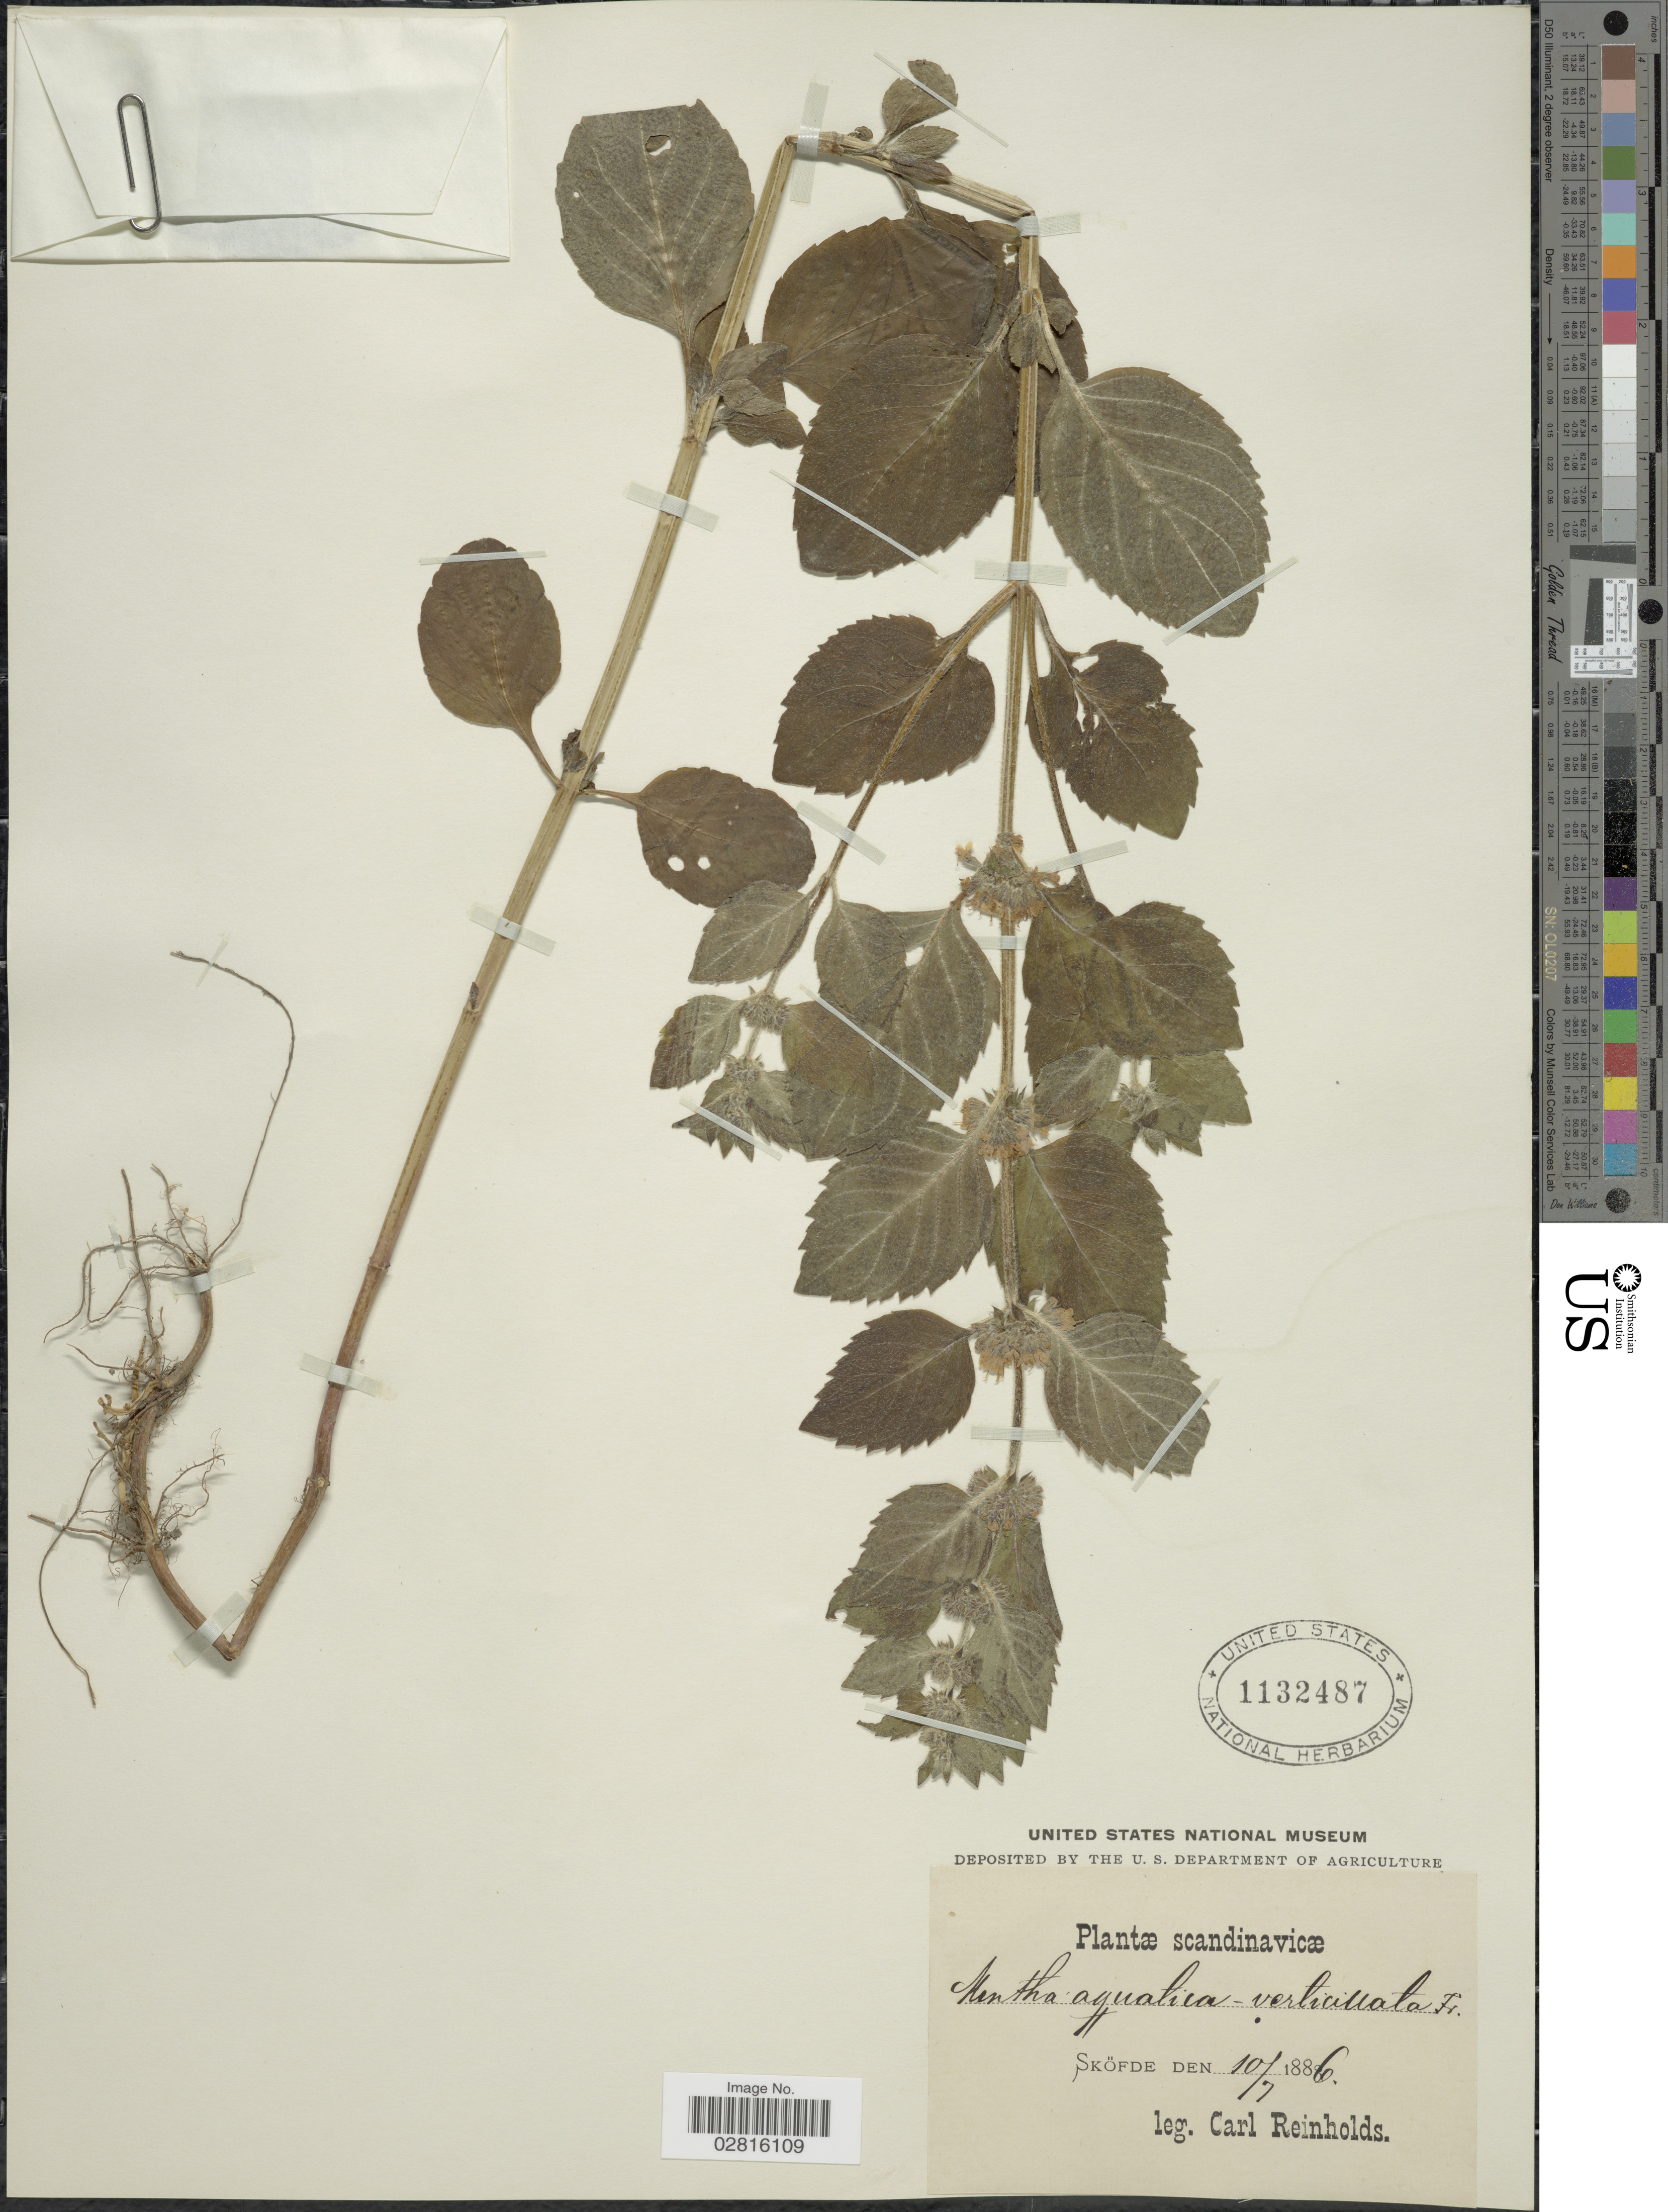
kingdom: Plantae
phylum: Tracheophyta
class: Magnoliopsida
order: Lamiales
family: Lamiaceae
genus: Mentha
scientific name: Mentha aquatica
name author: L.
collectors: C. Reinholds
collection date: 1886-07-10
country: Sweden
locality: Scandinavicæ. Sköfde.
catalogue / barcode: US 1132487